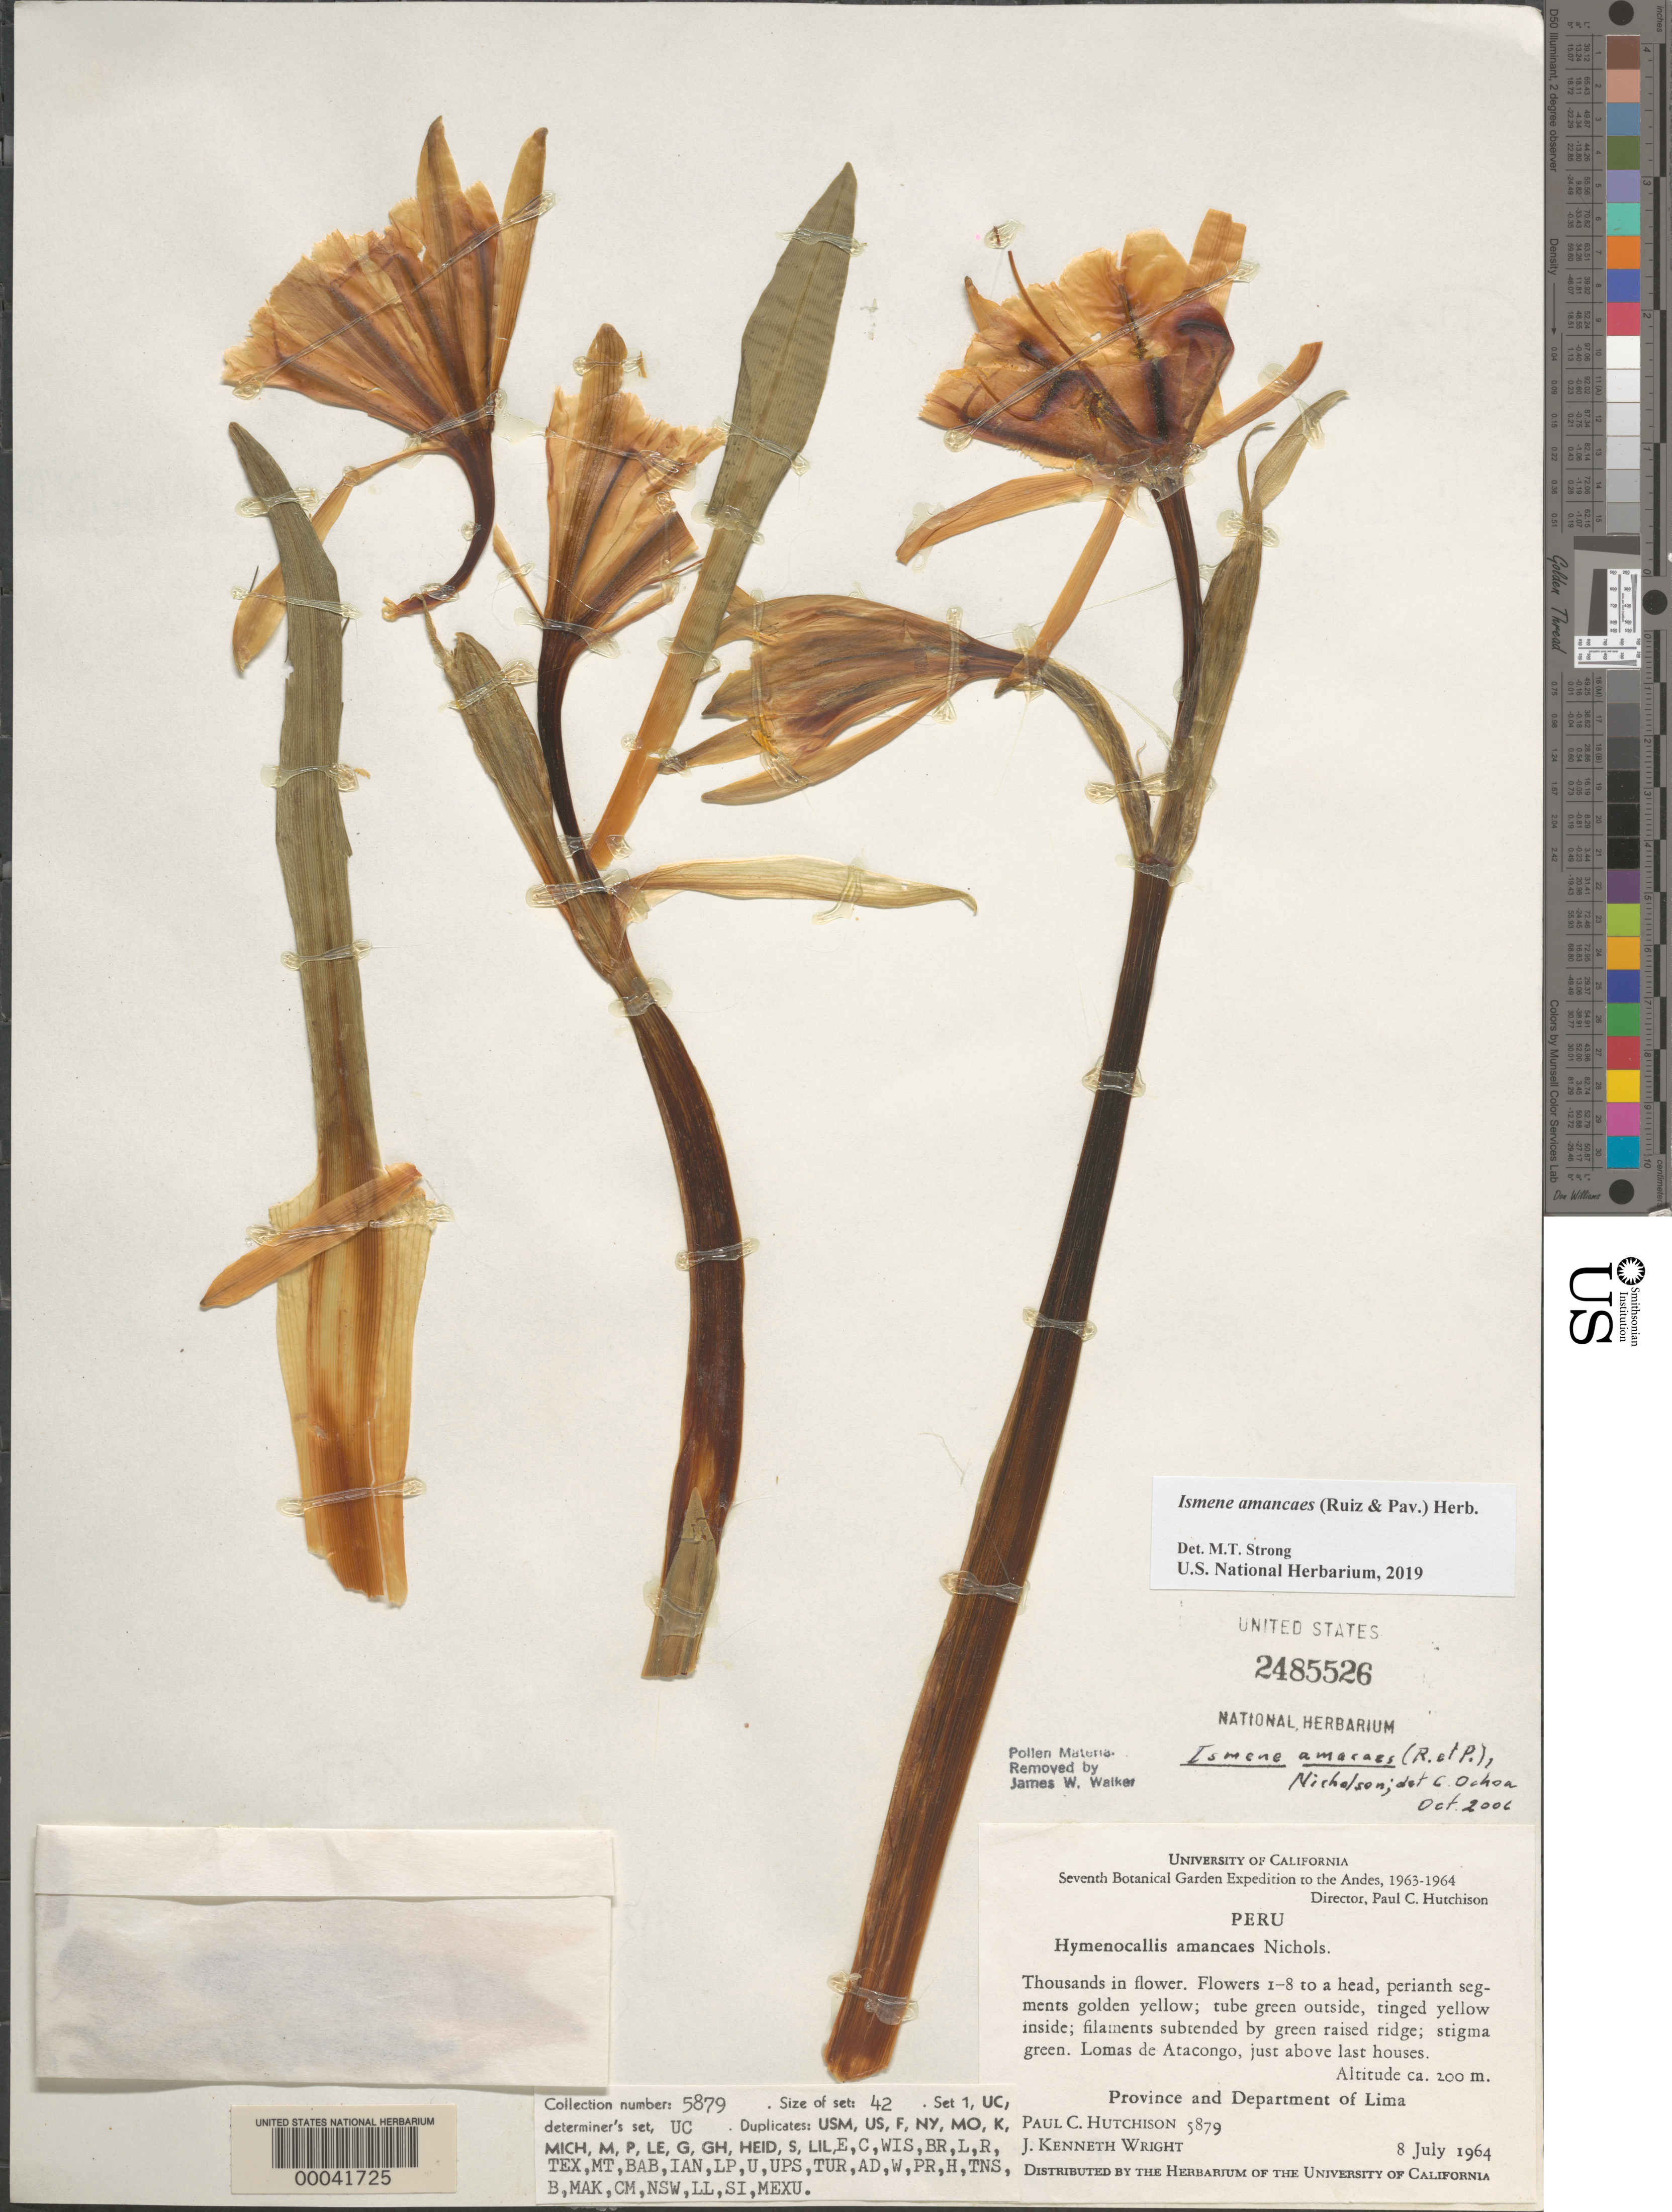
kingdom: Plantae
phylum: Tracheophyta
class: Liliopsida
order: Asparagales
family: Amaryllidaceae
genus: Ismene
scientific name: Ismene amancaes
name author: (Ker Gawl.) Herb.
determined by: Strong, Mark T., (BOT), Smithsonian Institution - National Museum of Natural History (UNITED STATES)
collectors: P. C. Hutchison & J. K. Wright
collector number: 5879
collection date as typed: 08 Jul 1964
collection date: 1964-07-08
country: Peru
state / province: Lima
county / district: Lima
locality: Lomas de atacongo, just above last houses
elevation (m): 200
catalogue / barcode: US 2485526